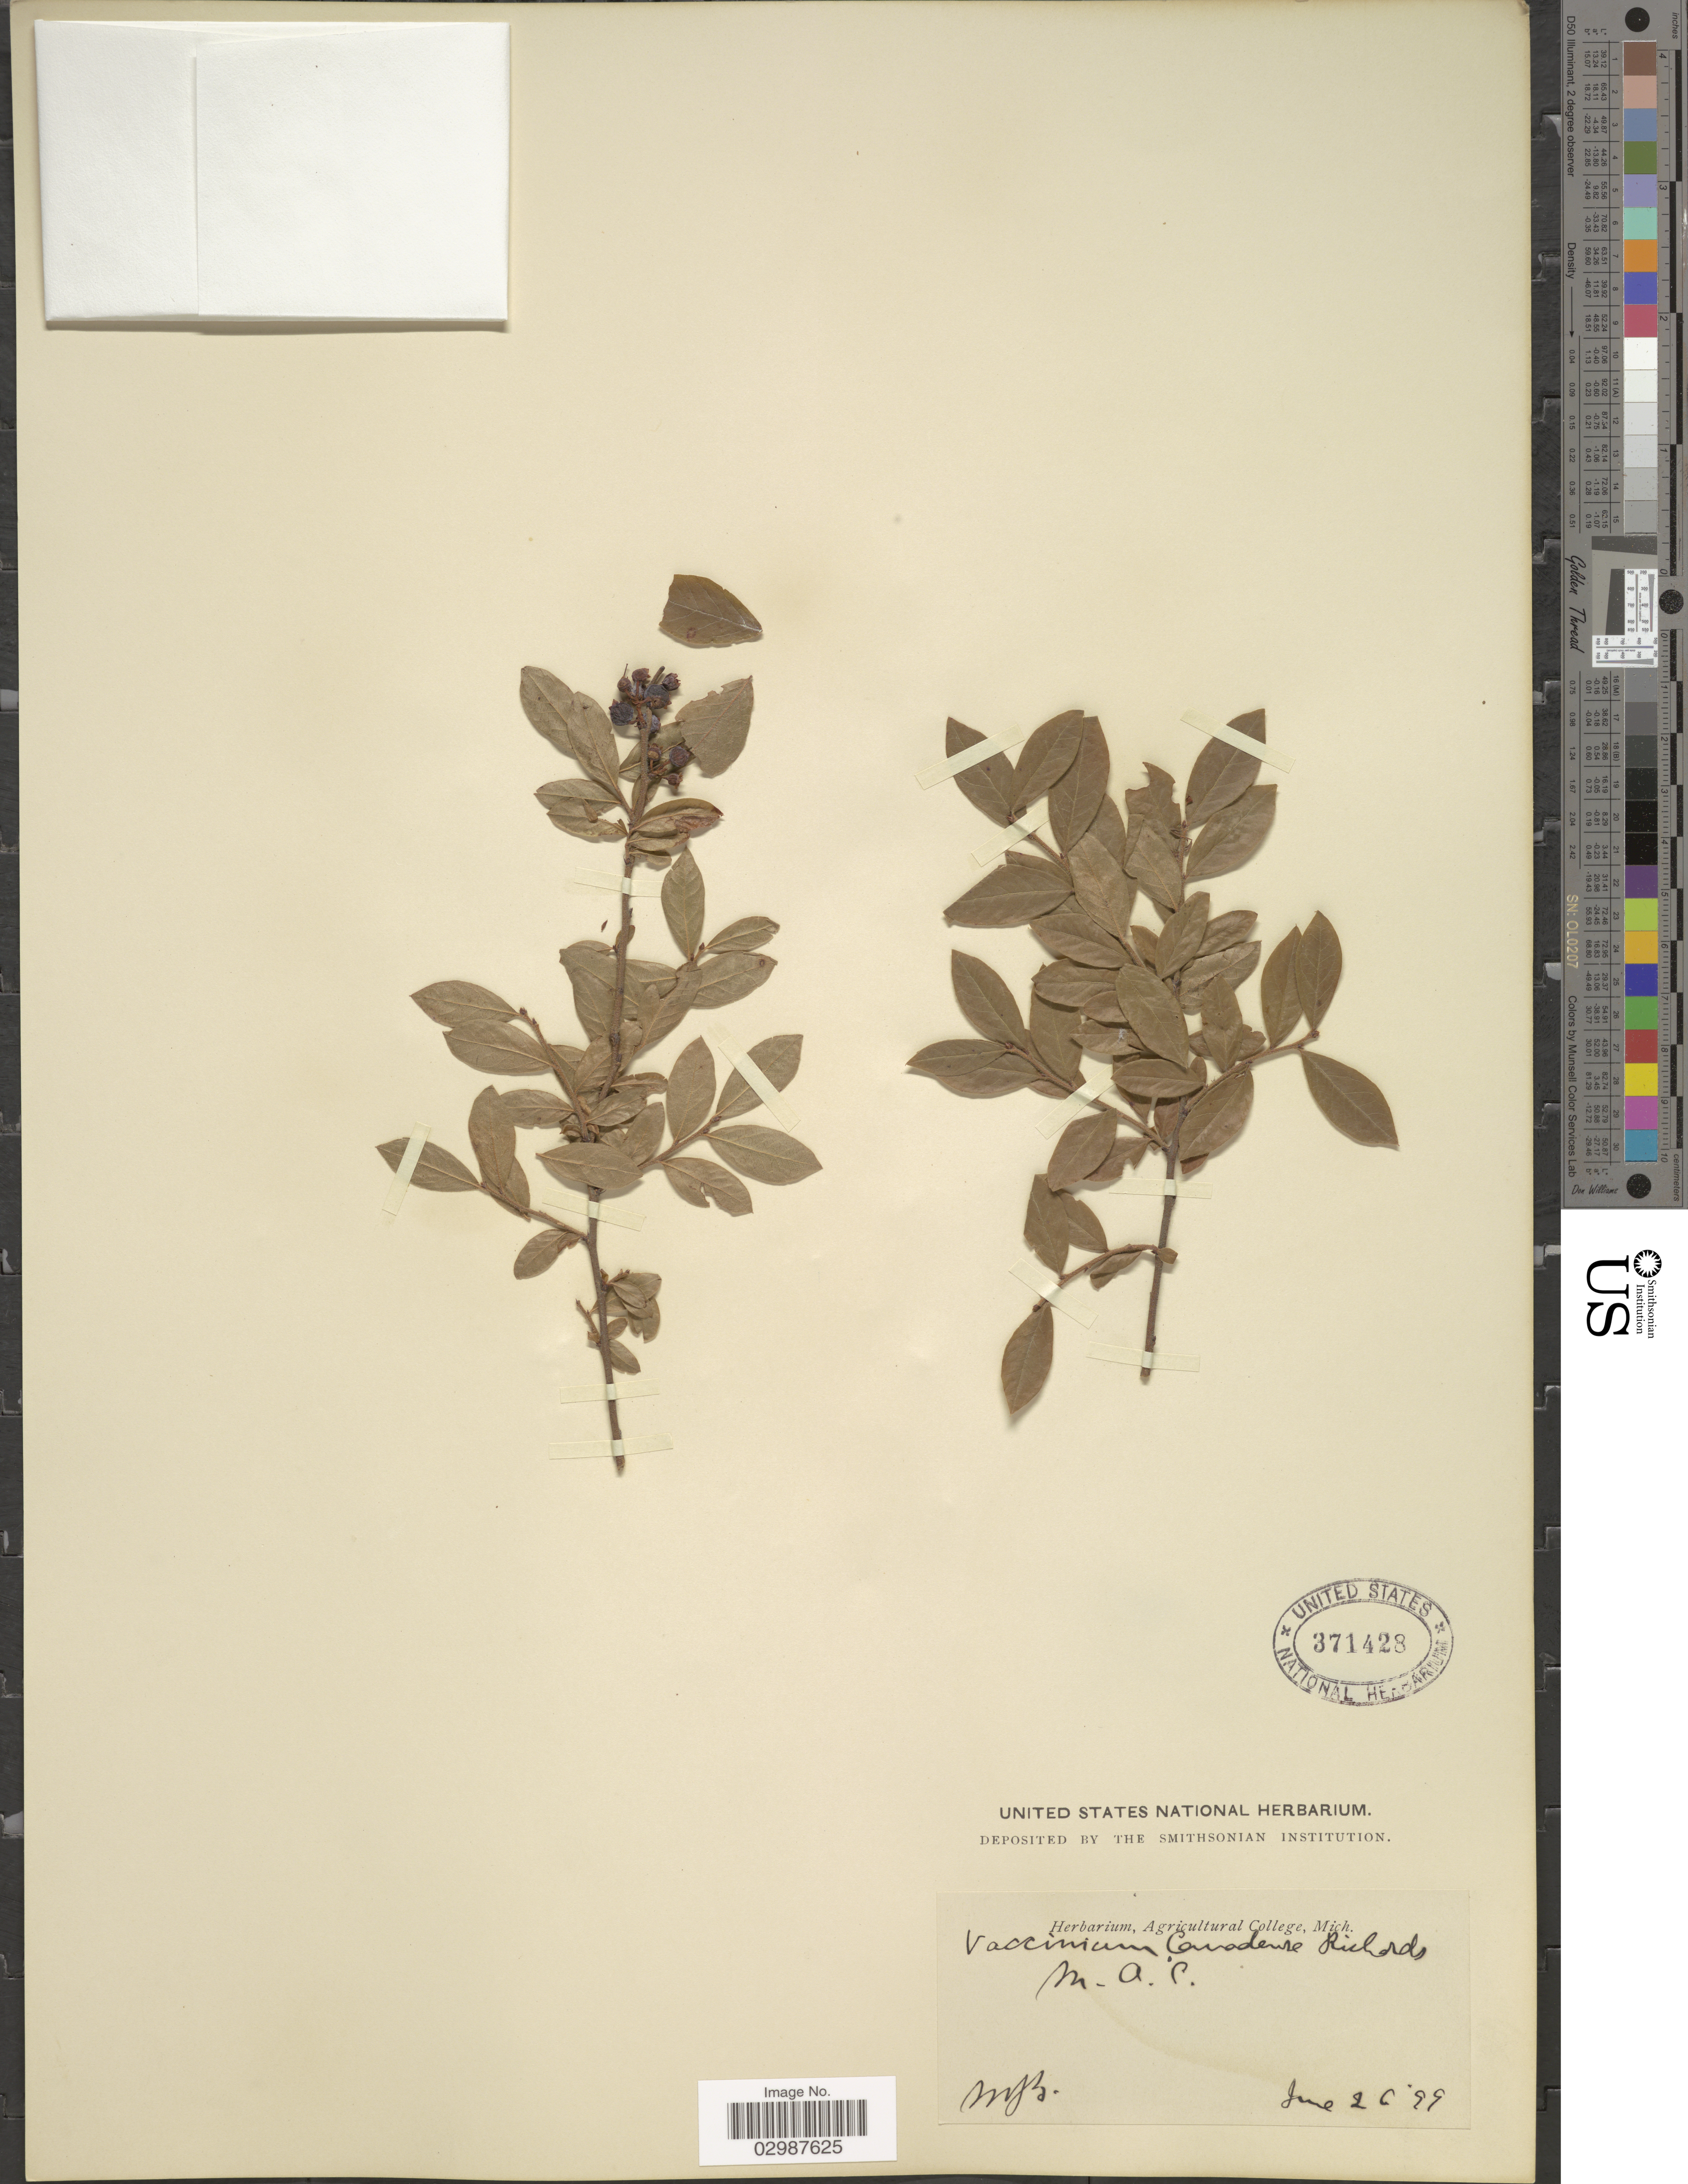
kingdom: Plantae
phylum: Tracheophyta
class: Magnoliopsida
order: Ericales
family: Ericaceae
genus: Vaccinium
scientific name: Vaccinium canadense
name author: Kalm ex Richardson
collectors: W.J.B.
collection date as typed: Transcribed d/m/y: 26/6/99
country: United States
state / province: Michigan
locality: M. A. C.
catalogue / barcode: US 371428